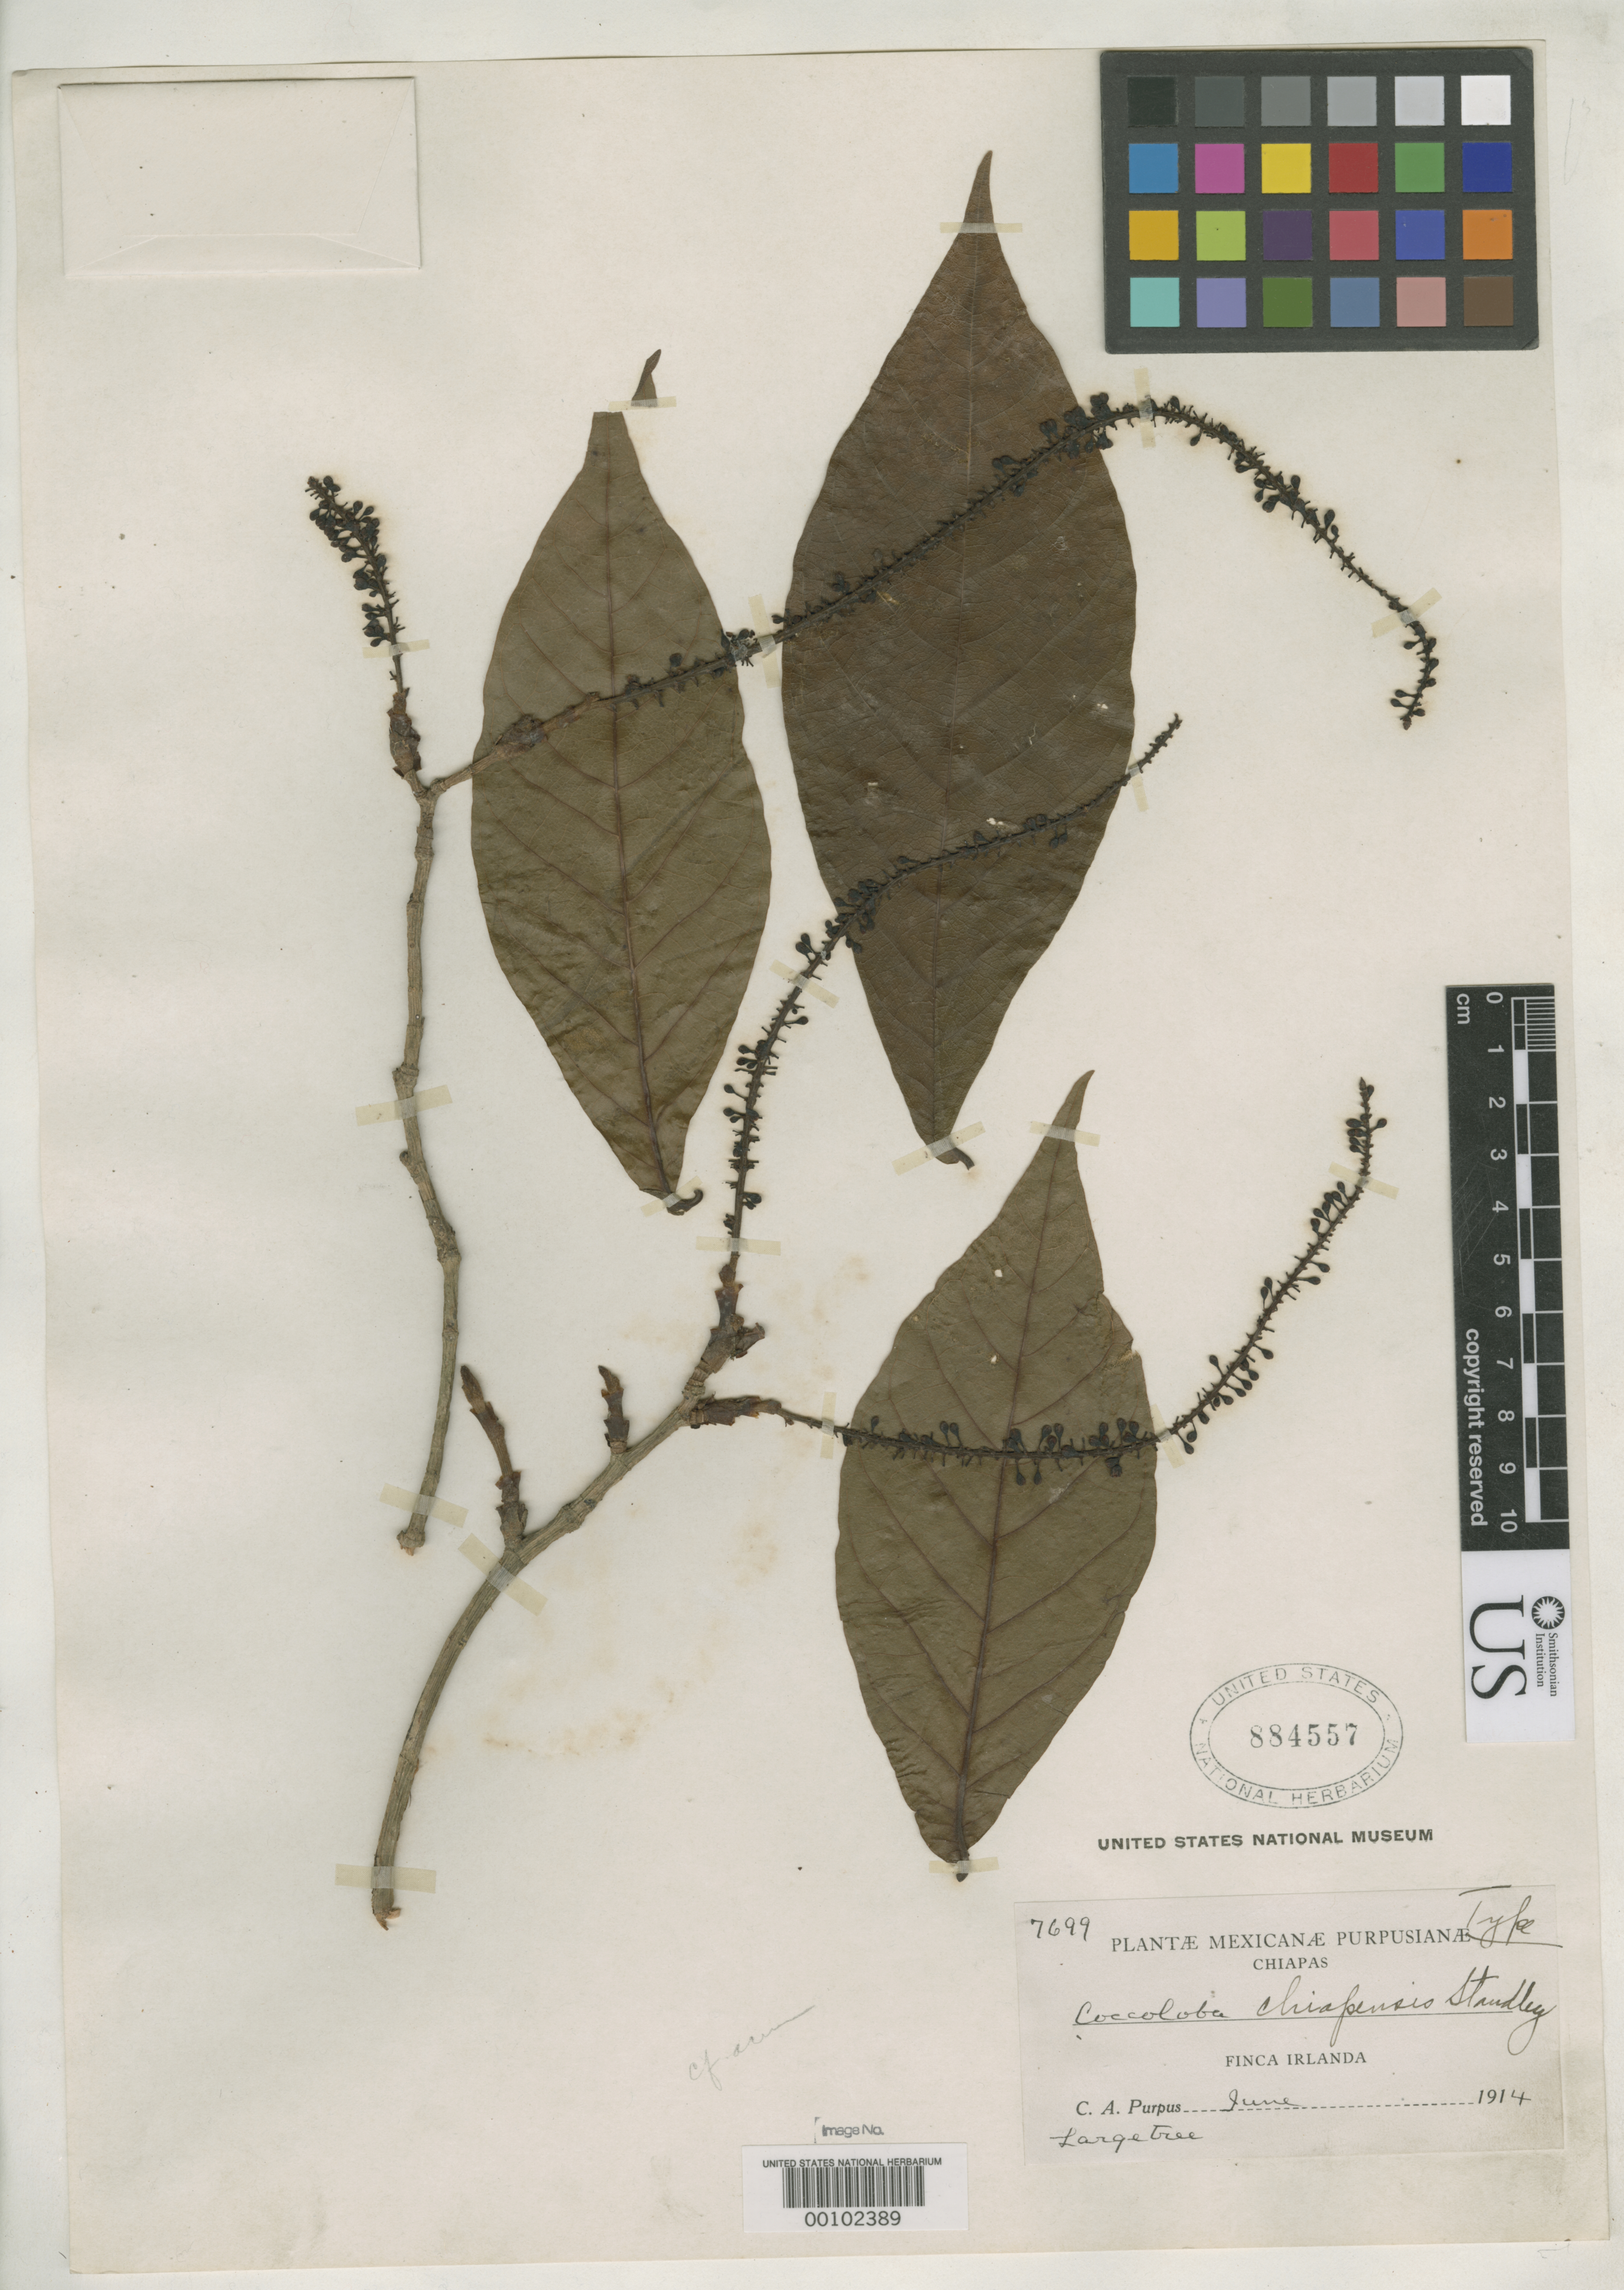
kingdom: Plantae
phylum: Tracheophyta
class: Magnoliopsida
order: Caryophyllales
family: Polygonaceae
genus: Coccoloba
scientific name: Coccoloba chiapensis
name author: Standl.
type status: Holotype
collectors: C. A. Purpus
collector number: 7699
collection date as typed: Jun 1914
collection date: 1914-06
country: Mexico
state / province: Chiapas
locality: Finca Irlanda.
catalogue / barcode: US 884557